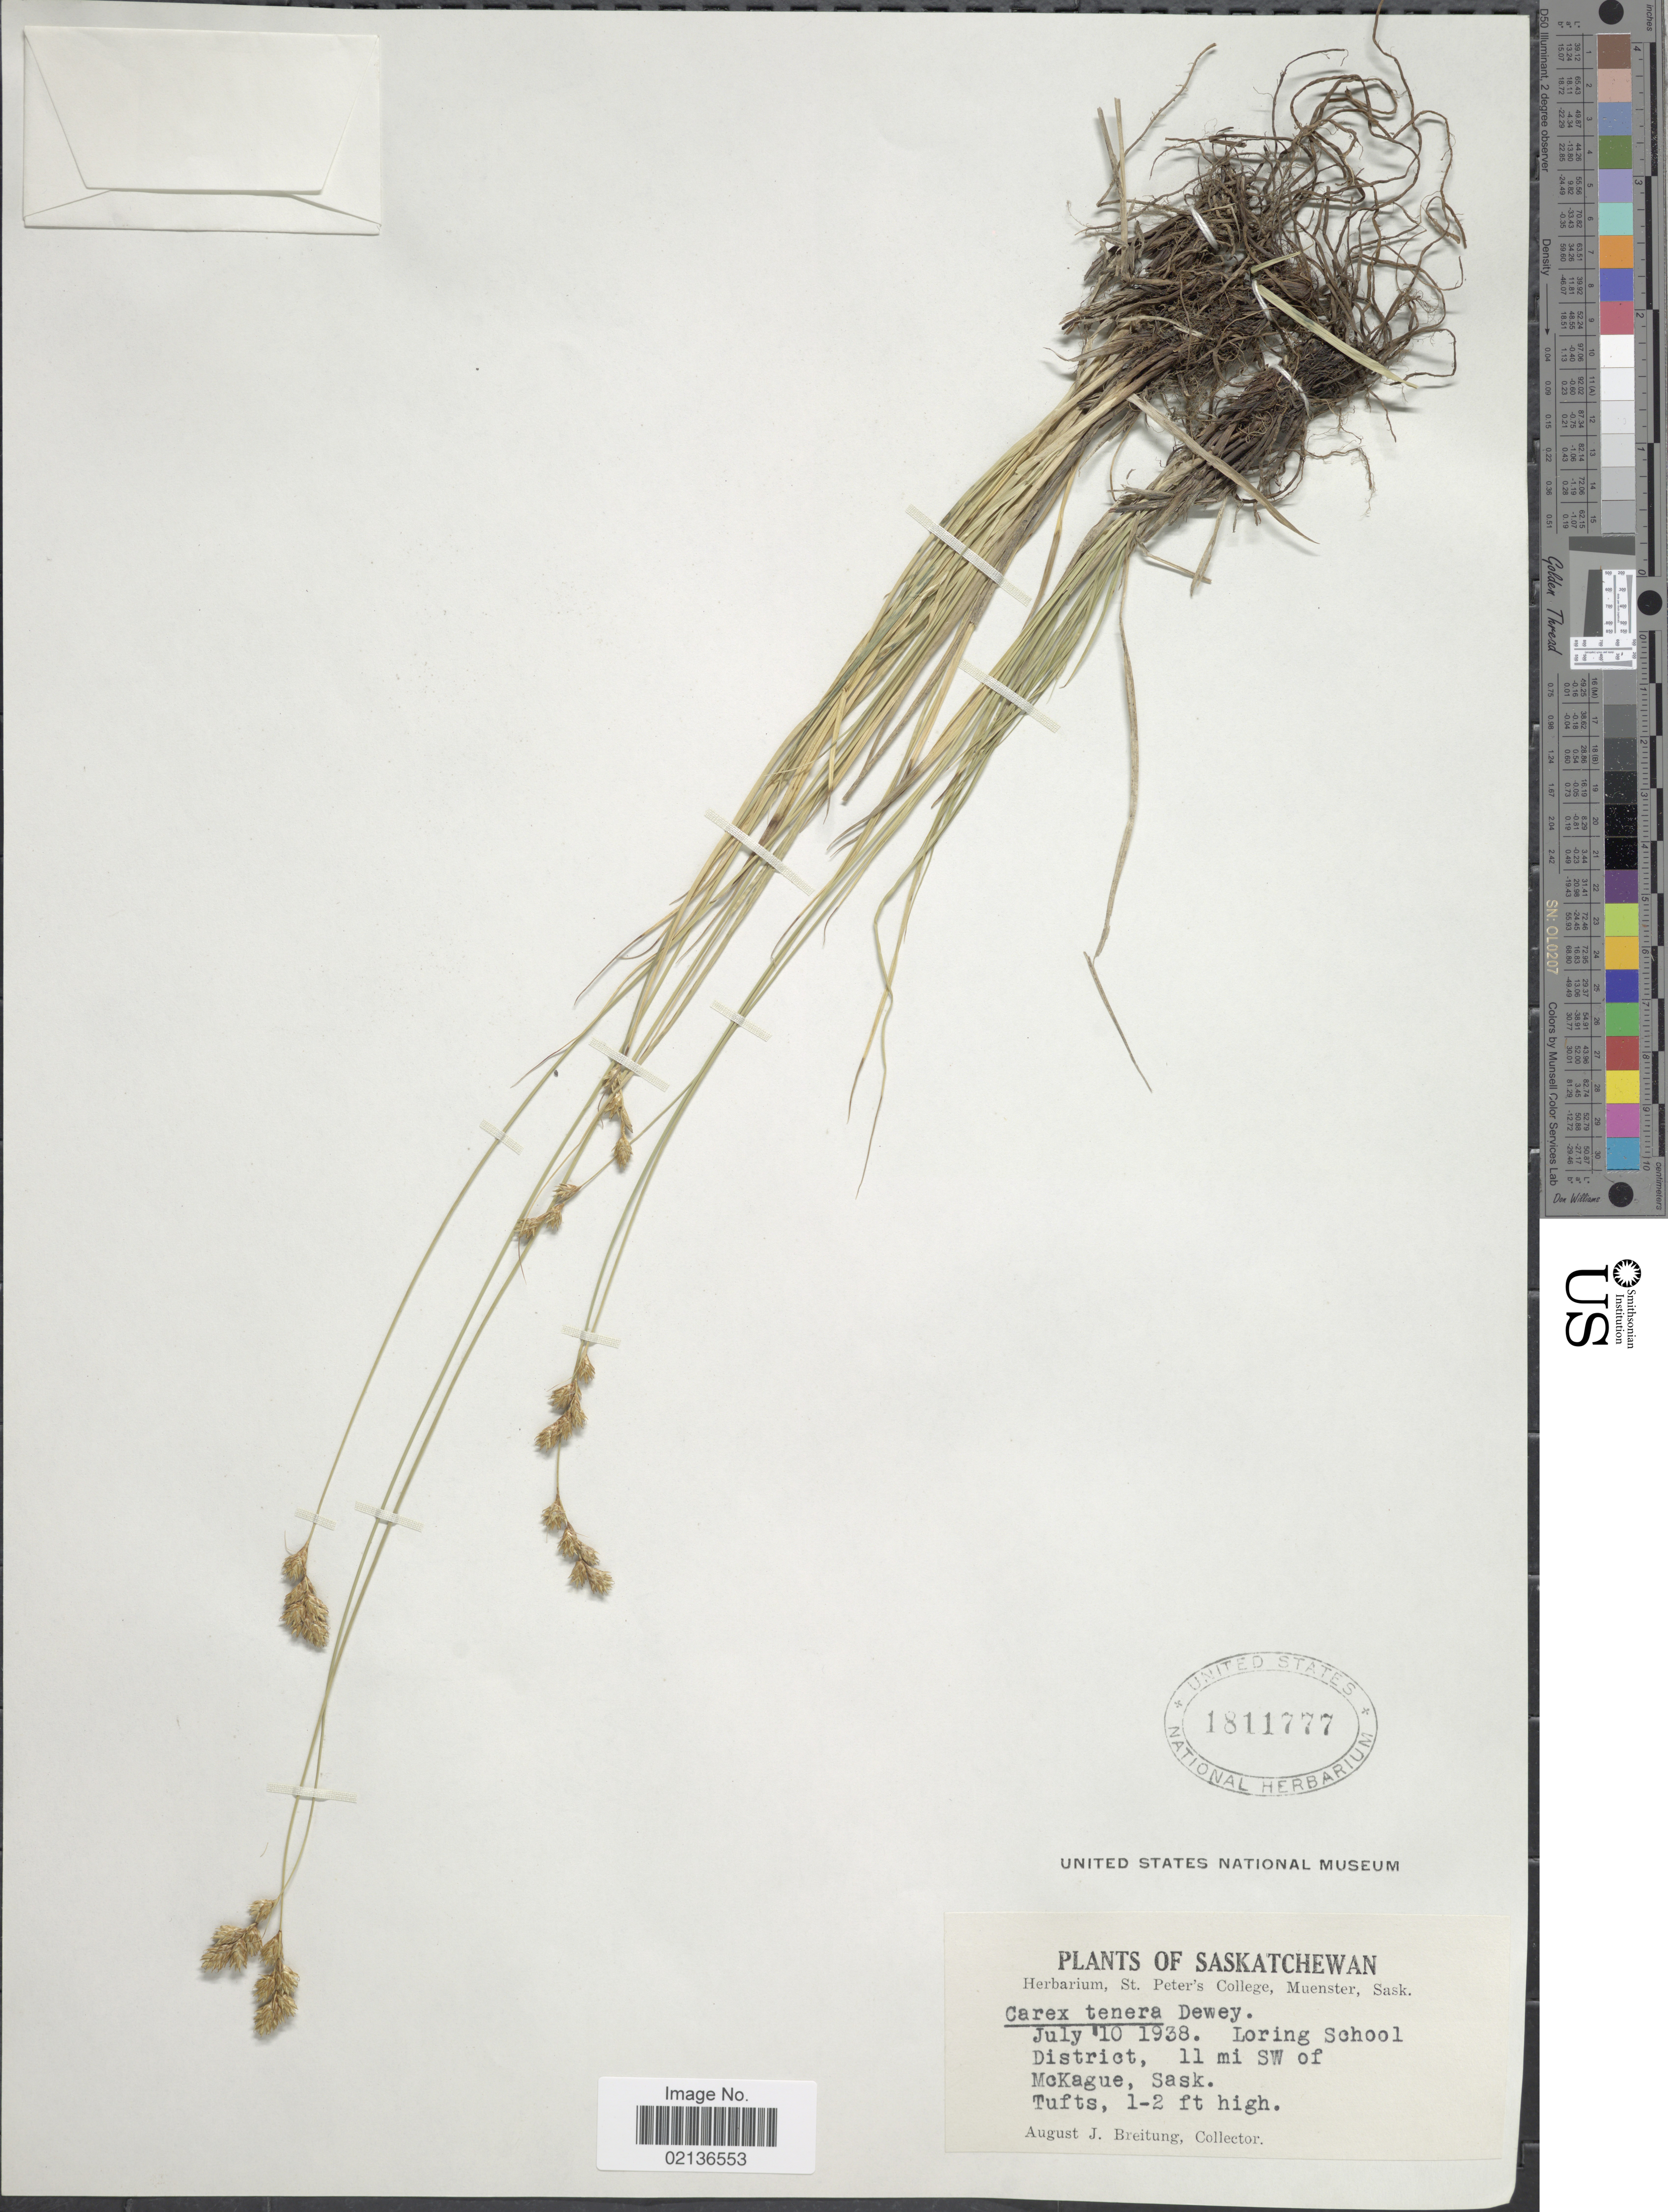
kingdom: Plantae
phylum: Tracheophyta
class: Liliopsida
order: Poales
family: Cyperaceae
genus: Carex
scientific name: Carex tenera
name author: Dewey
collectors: A. Breitung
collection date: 1938-07-10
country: Canada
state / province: Saskatchewan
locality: Loring School District, 11 mi. SW of McKague, Sask.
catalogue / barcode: US 1811777